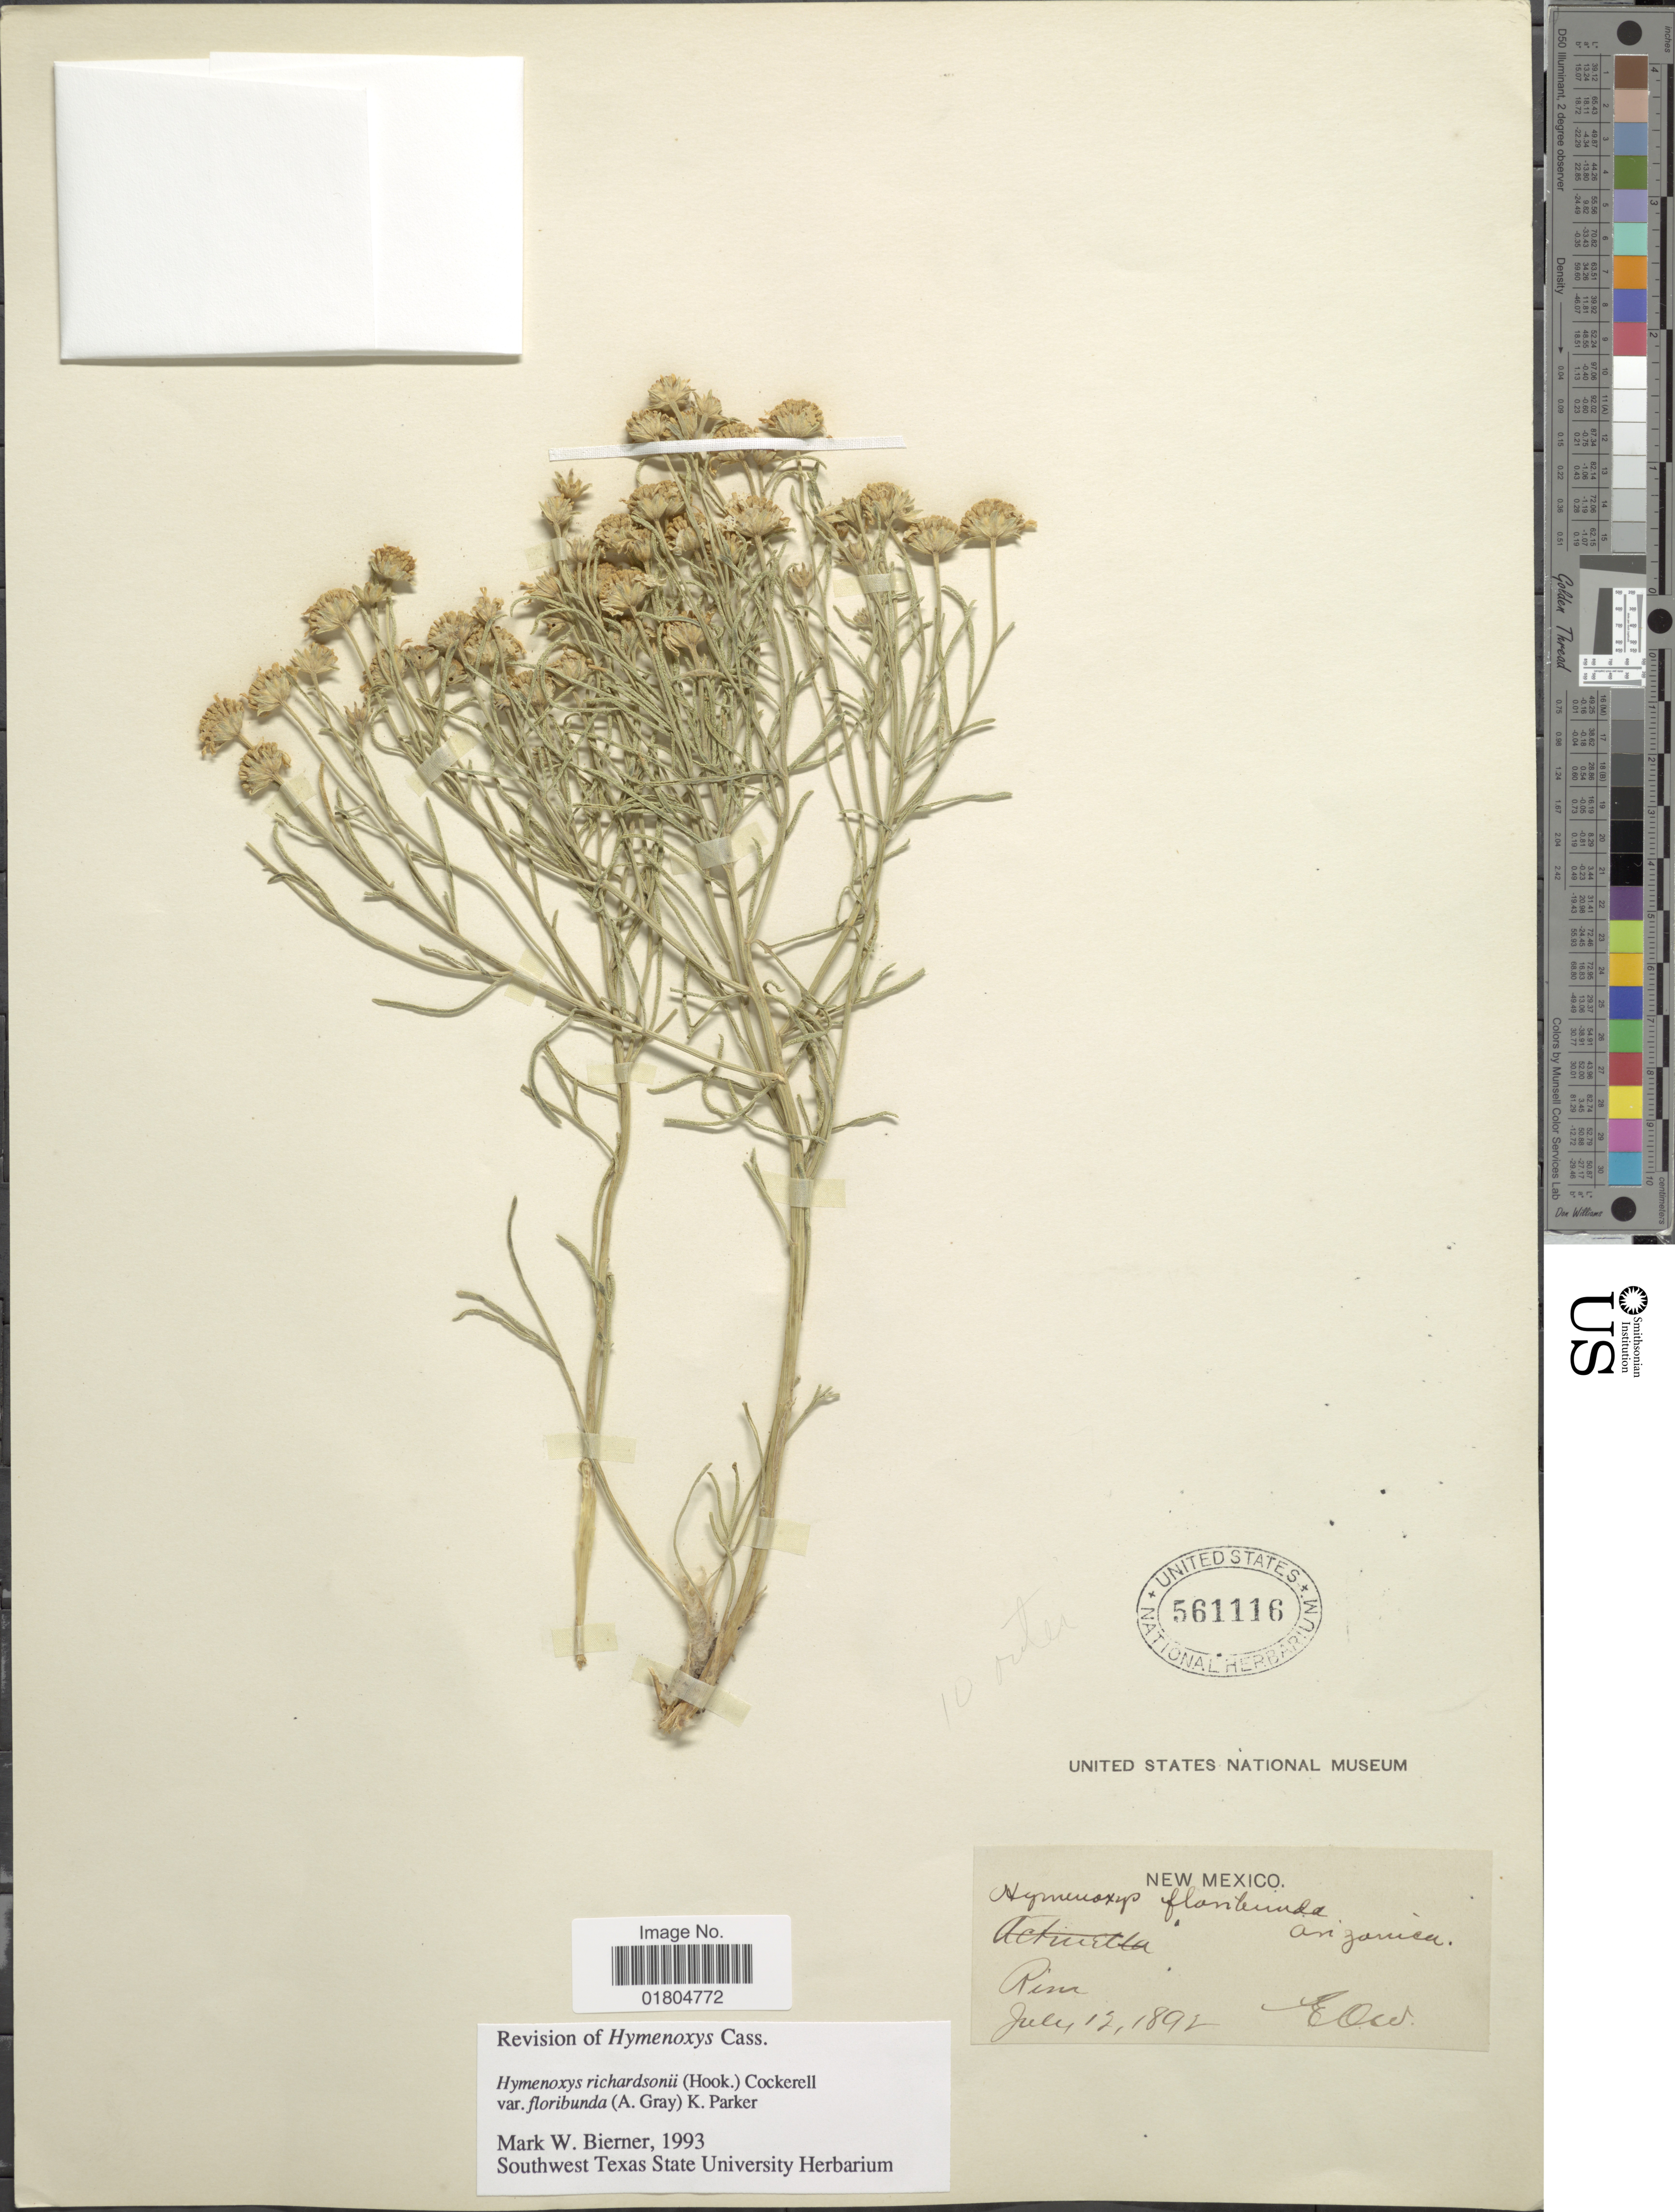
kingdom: Plantae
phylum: Tracheophyta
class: Magnoliopsida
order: Asterales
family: Asteraceae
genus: Hymenoxys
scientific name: Hymenoxys richardsonii var. floribunda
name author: (A. Gray) K.F. Parker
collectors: E. O. W.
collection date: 1892-07-17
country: United States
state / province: New Mexico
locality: Rim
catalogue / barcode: US 561116